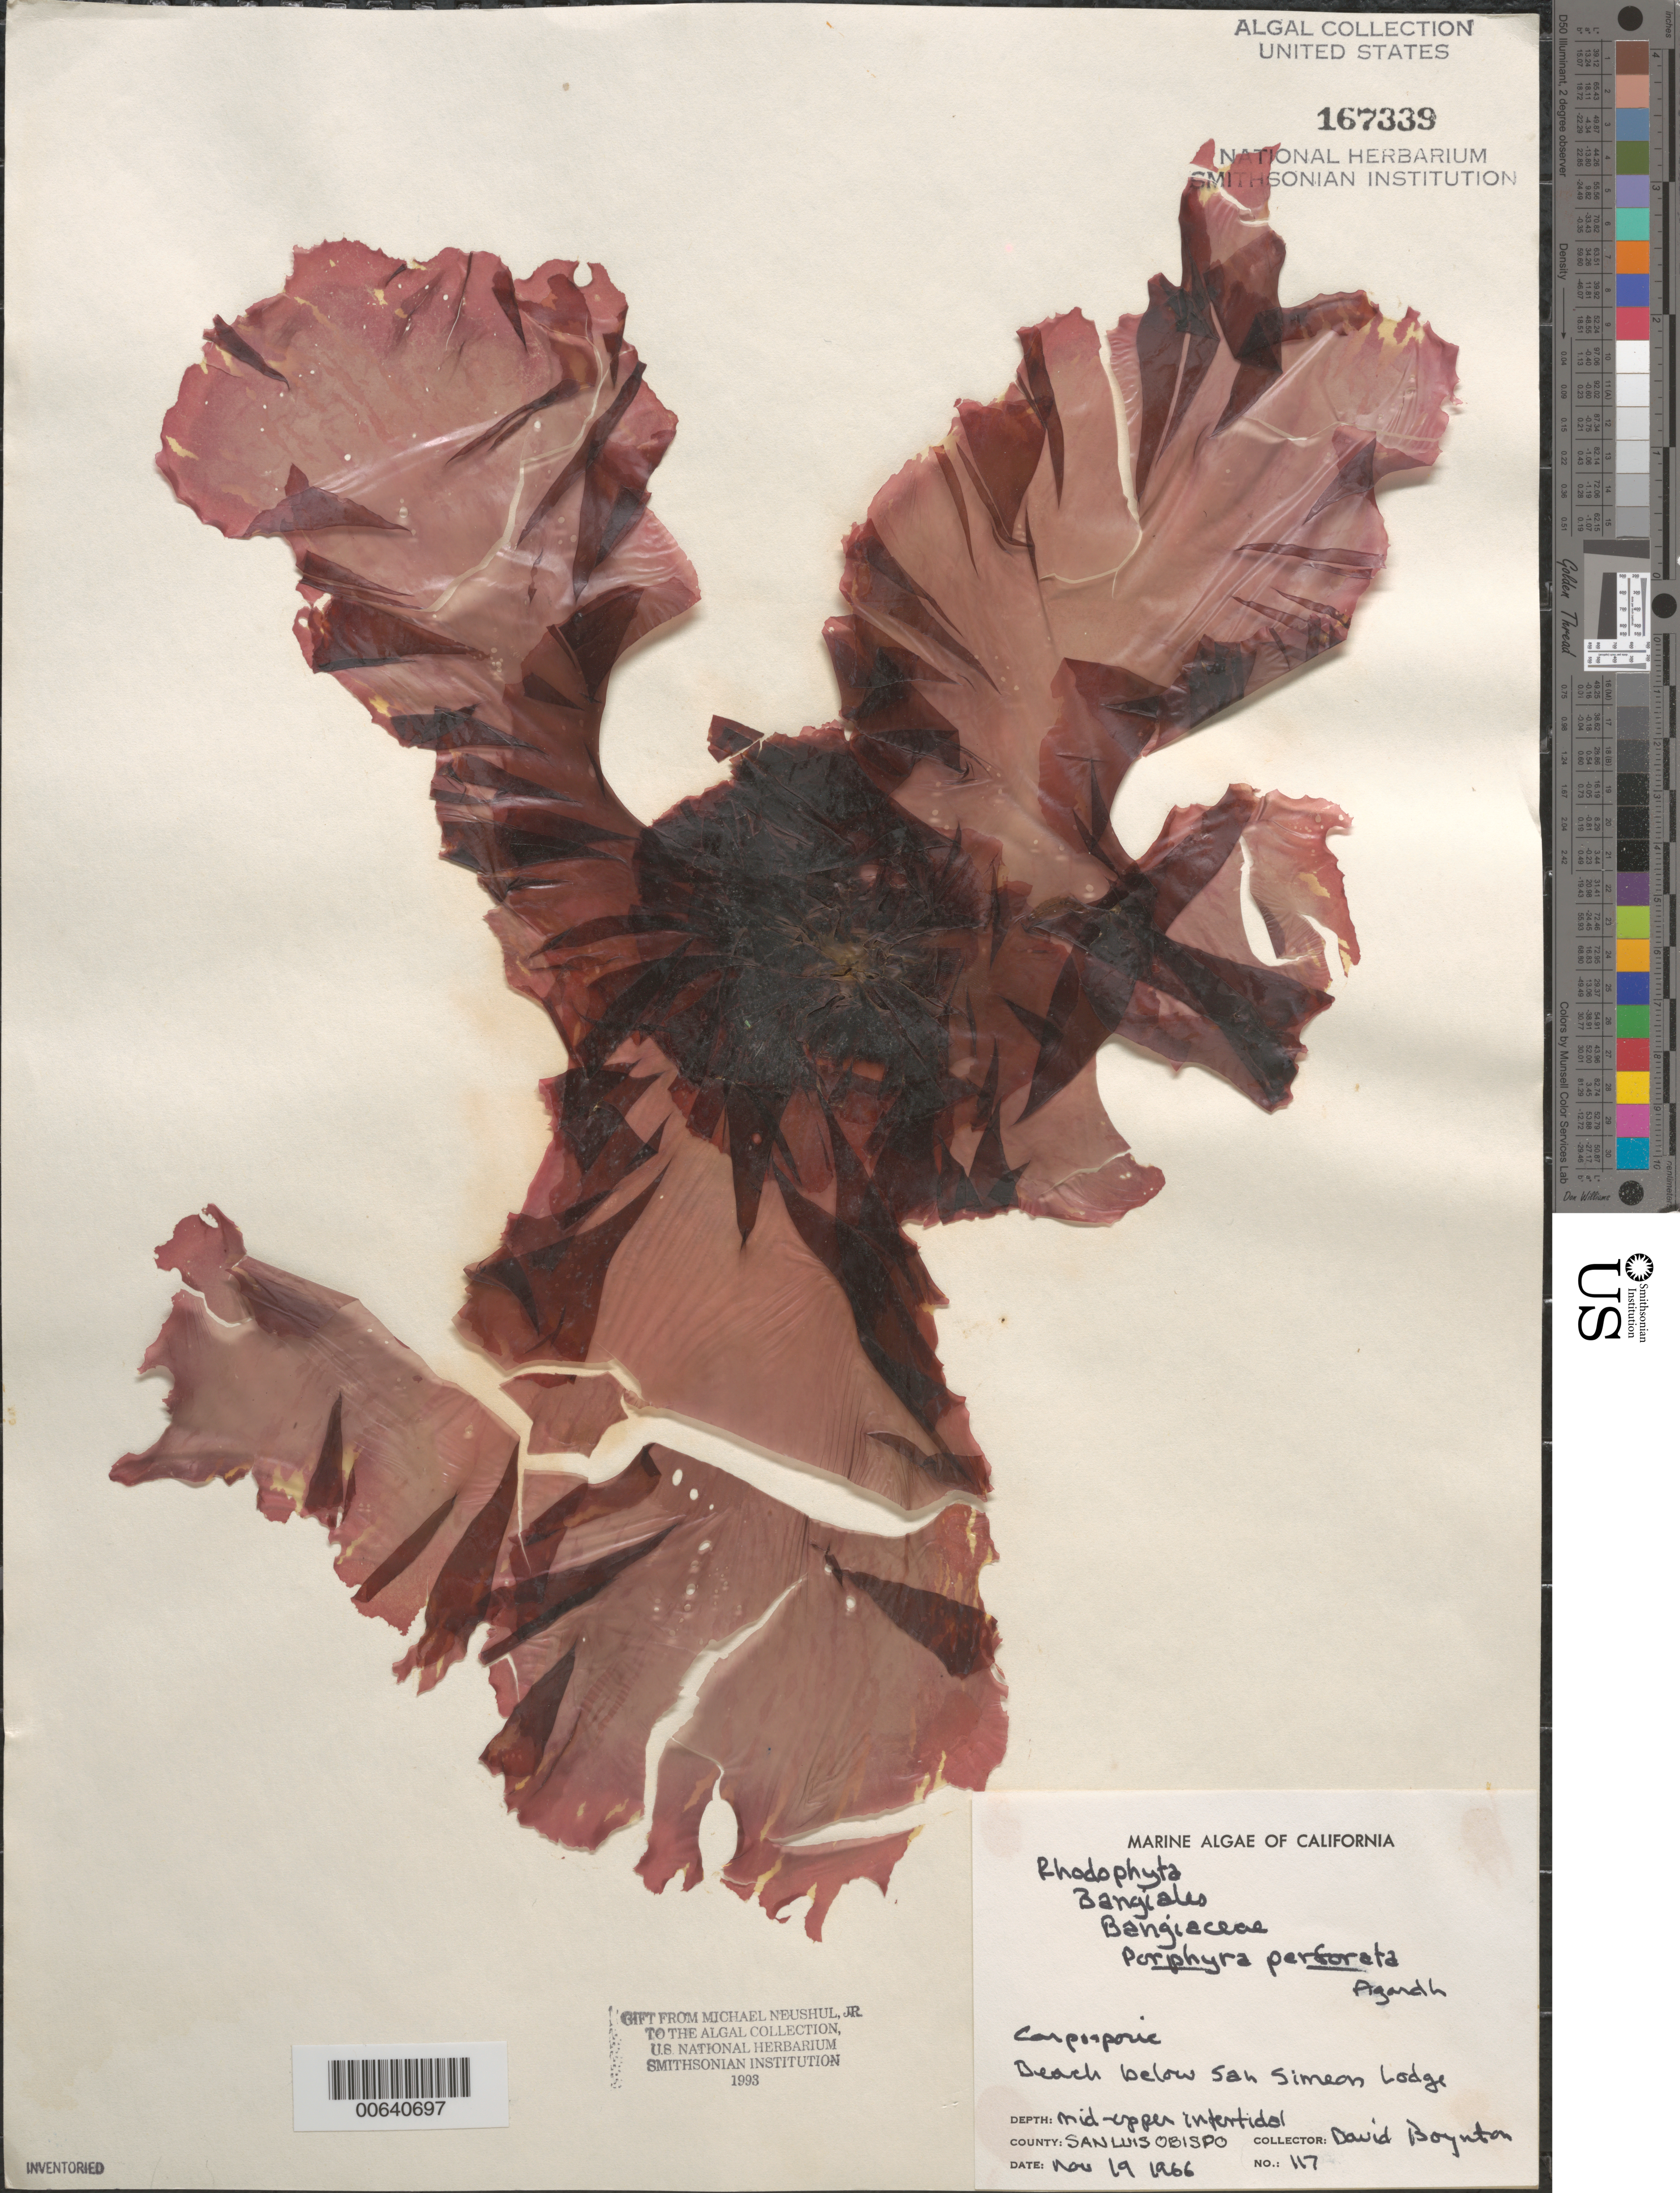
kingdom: Plantae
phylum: Rhodophyta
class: Bangiophyceae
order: Bangiales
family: Bangiaceae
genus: Pyropia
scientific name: Pyropia perforata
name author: (J. Agardh) S.C. Lindstrom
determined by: Algae name updating Project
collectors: D. Boynton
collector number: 117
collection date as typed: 19 Nov 1966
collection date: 1966-11-19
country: United States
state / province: California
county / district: San Luis Obispo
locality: Beach below San Simeon Lodge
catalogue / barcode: US 167339